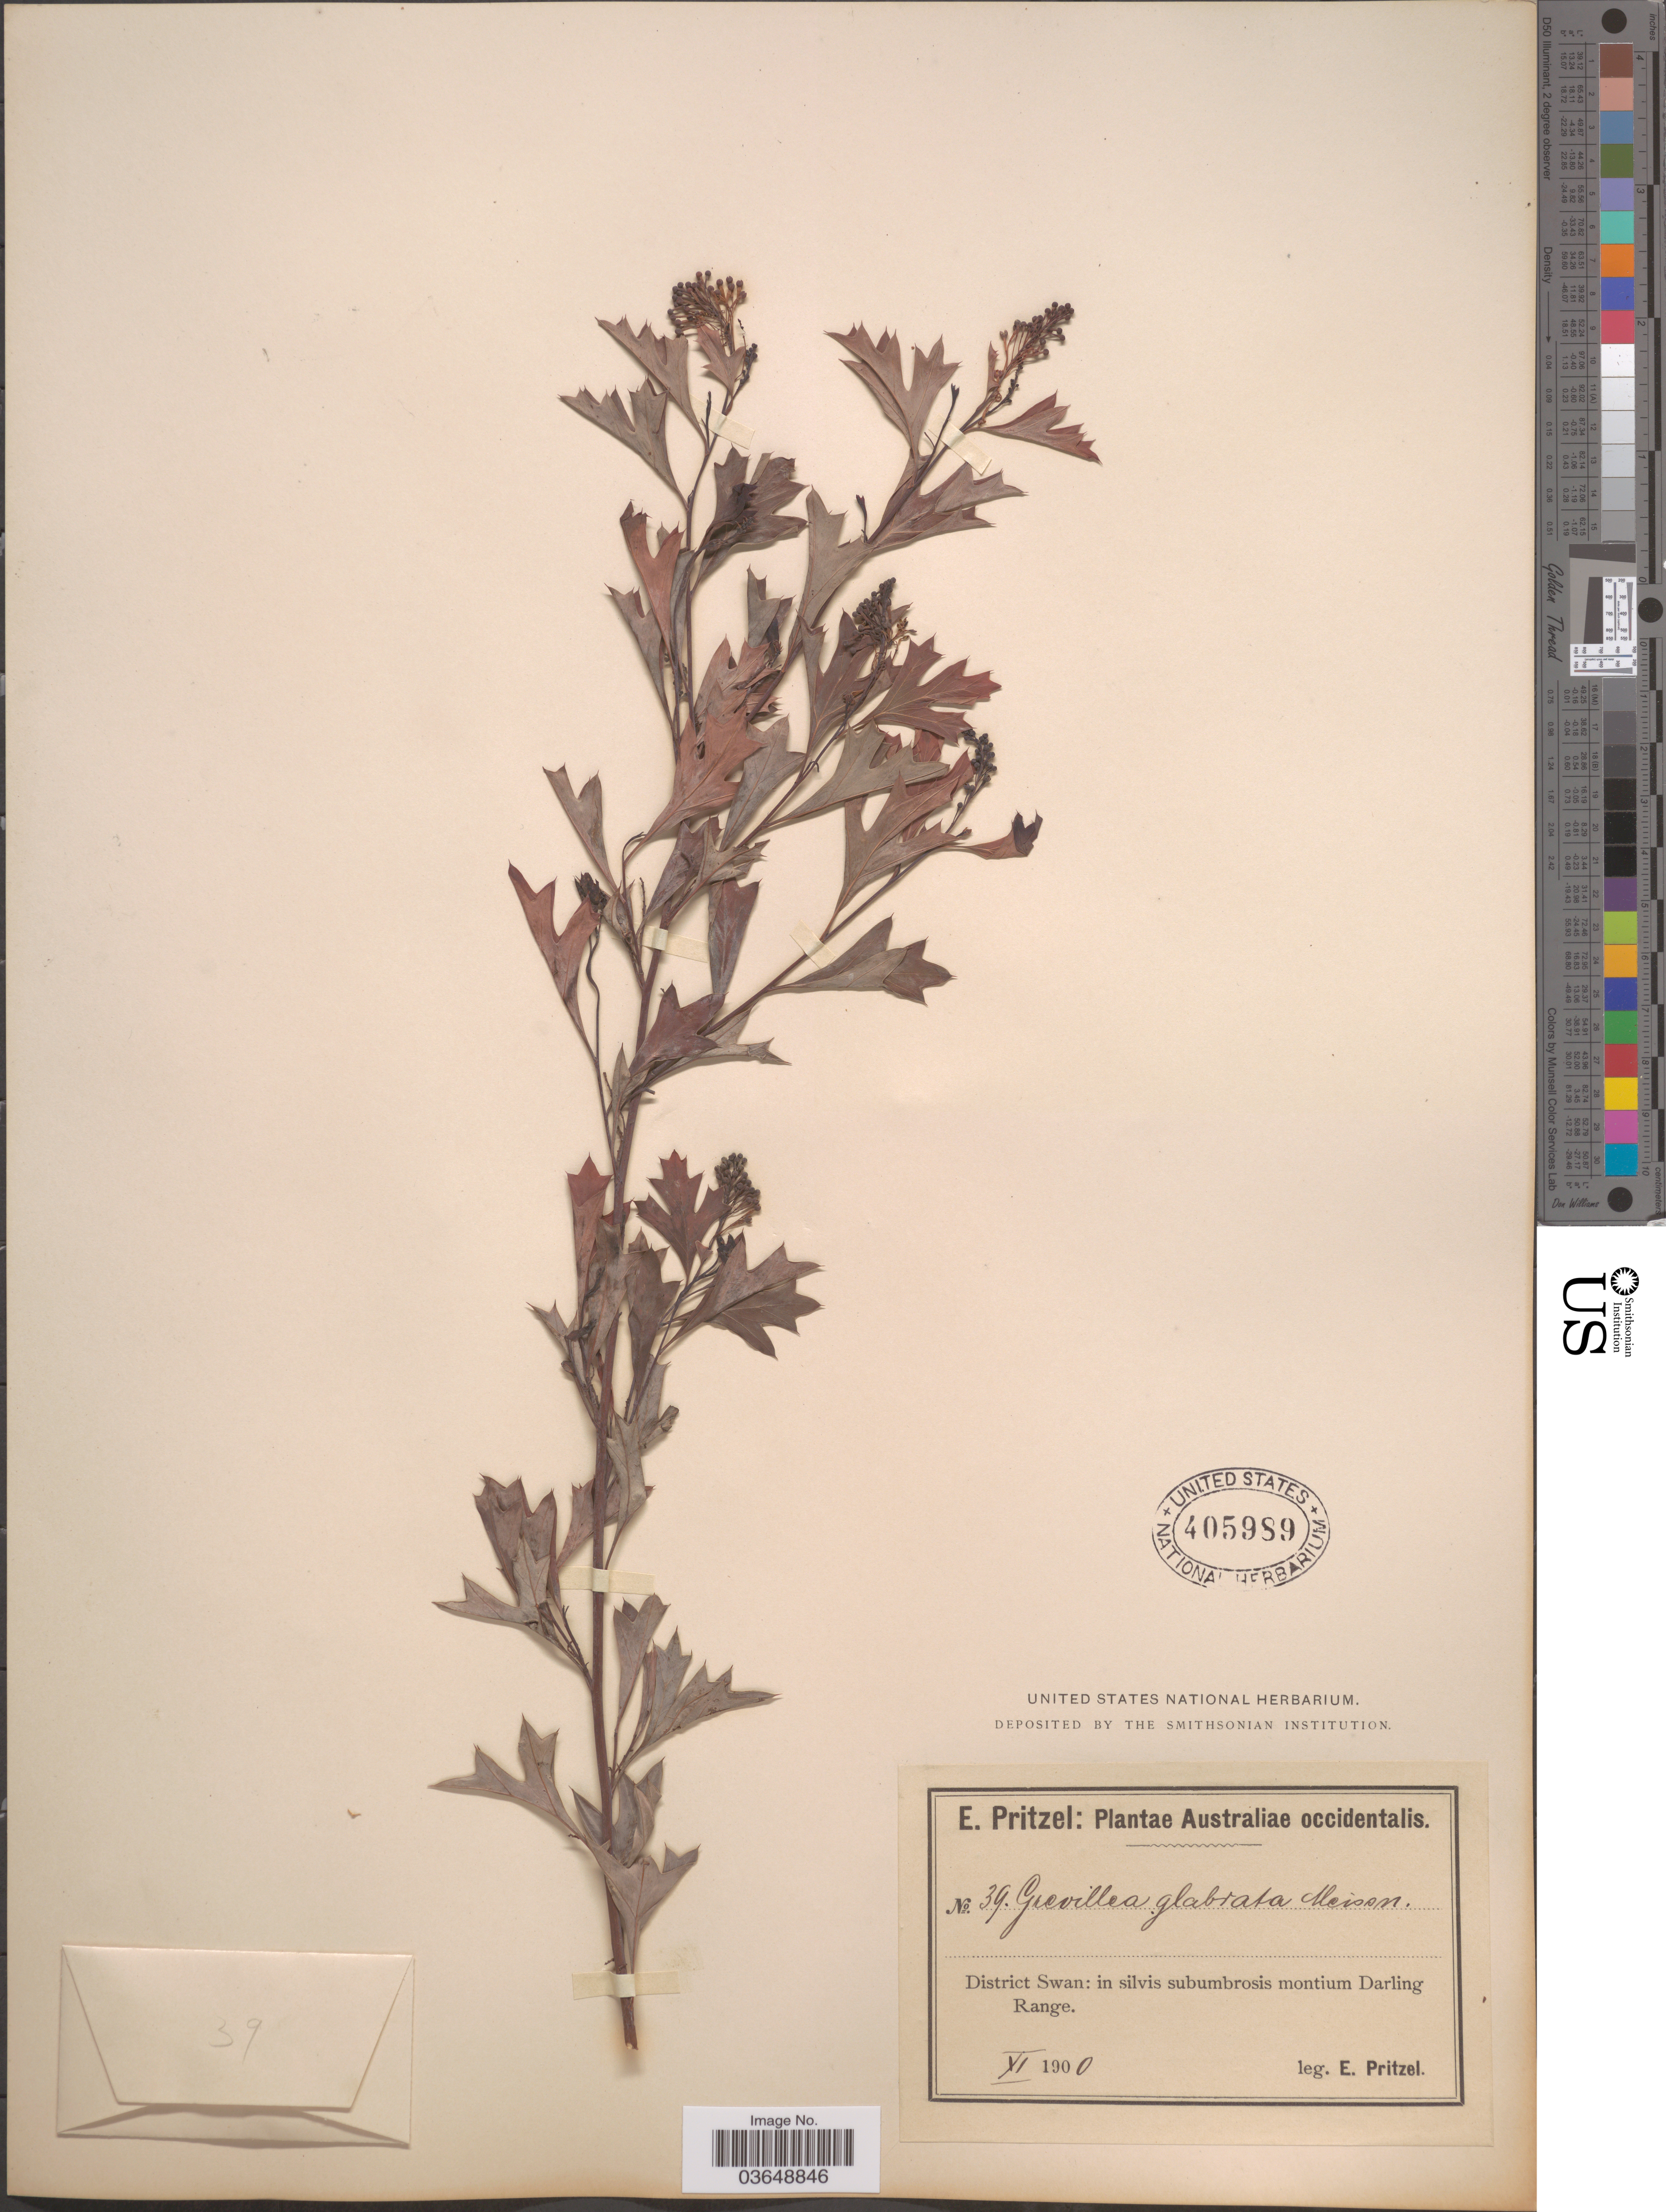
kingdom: Plantae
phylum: Tracheophyta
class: Magnoliopsida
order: Proteales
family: Proteaceae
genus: Grevillea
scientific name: Grevillea glabrata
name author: (Lindl.) Meisn.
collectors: E. G. Pritzel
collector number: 39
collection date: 1900-11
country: Australia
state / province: Western Australia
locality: Australiae occidentalis. District Swan: in silvis subumbrosis montium Darling Range.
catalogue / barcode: US 405989